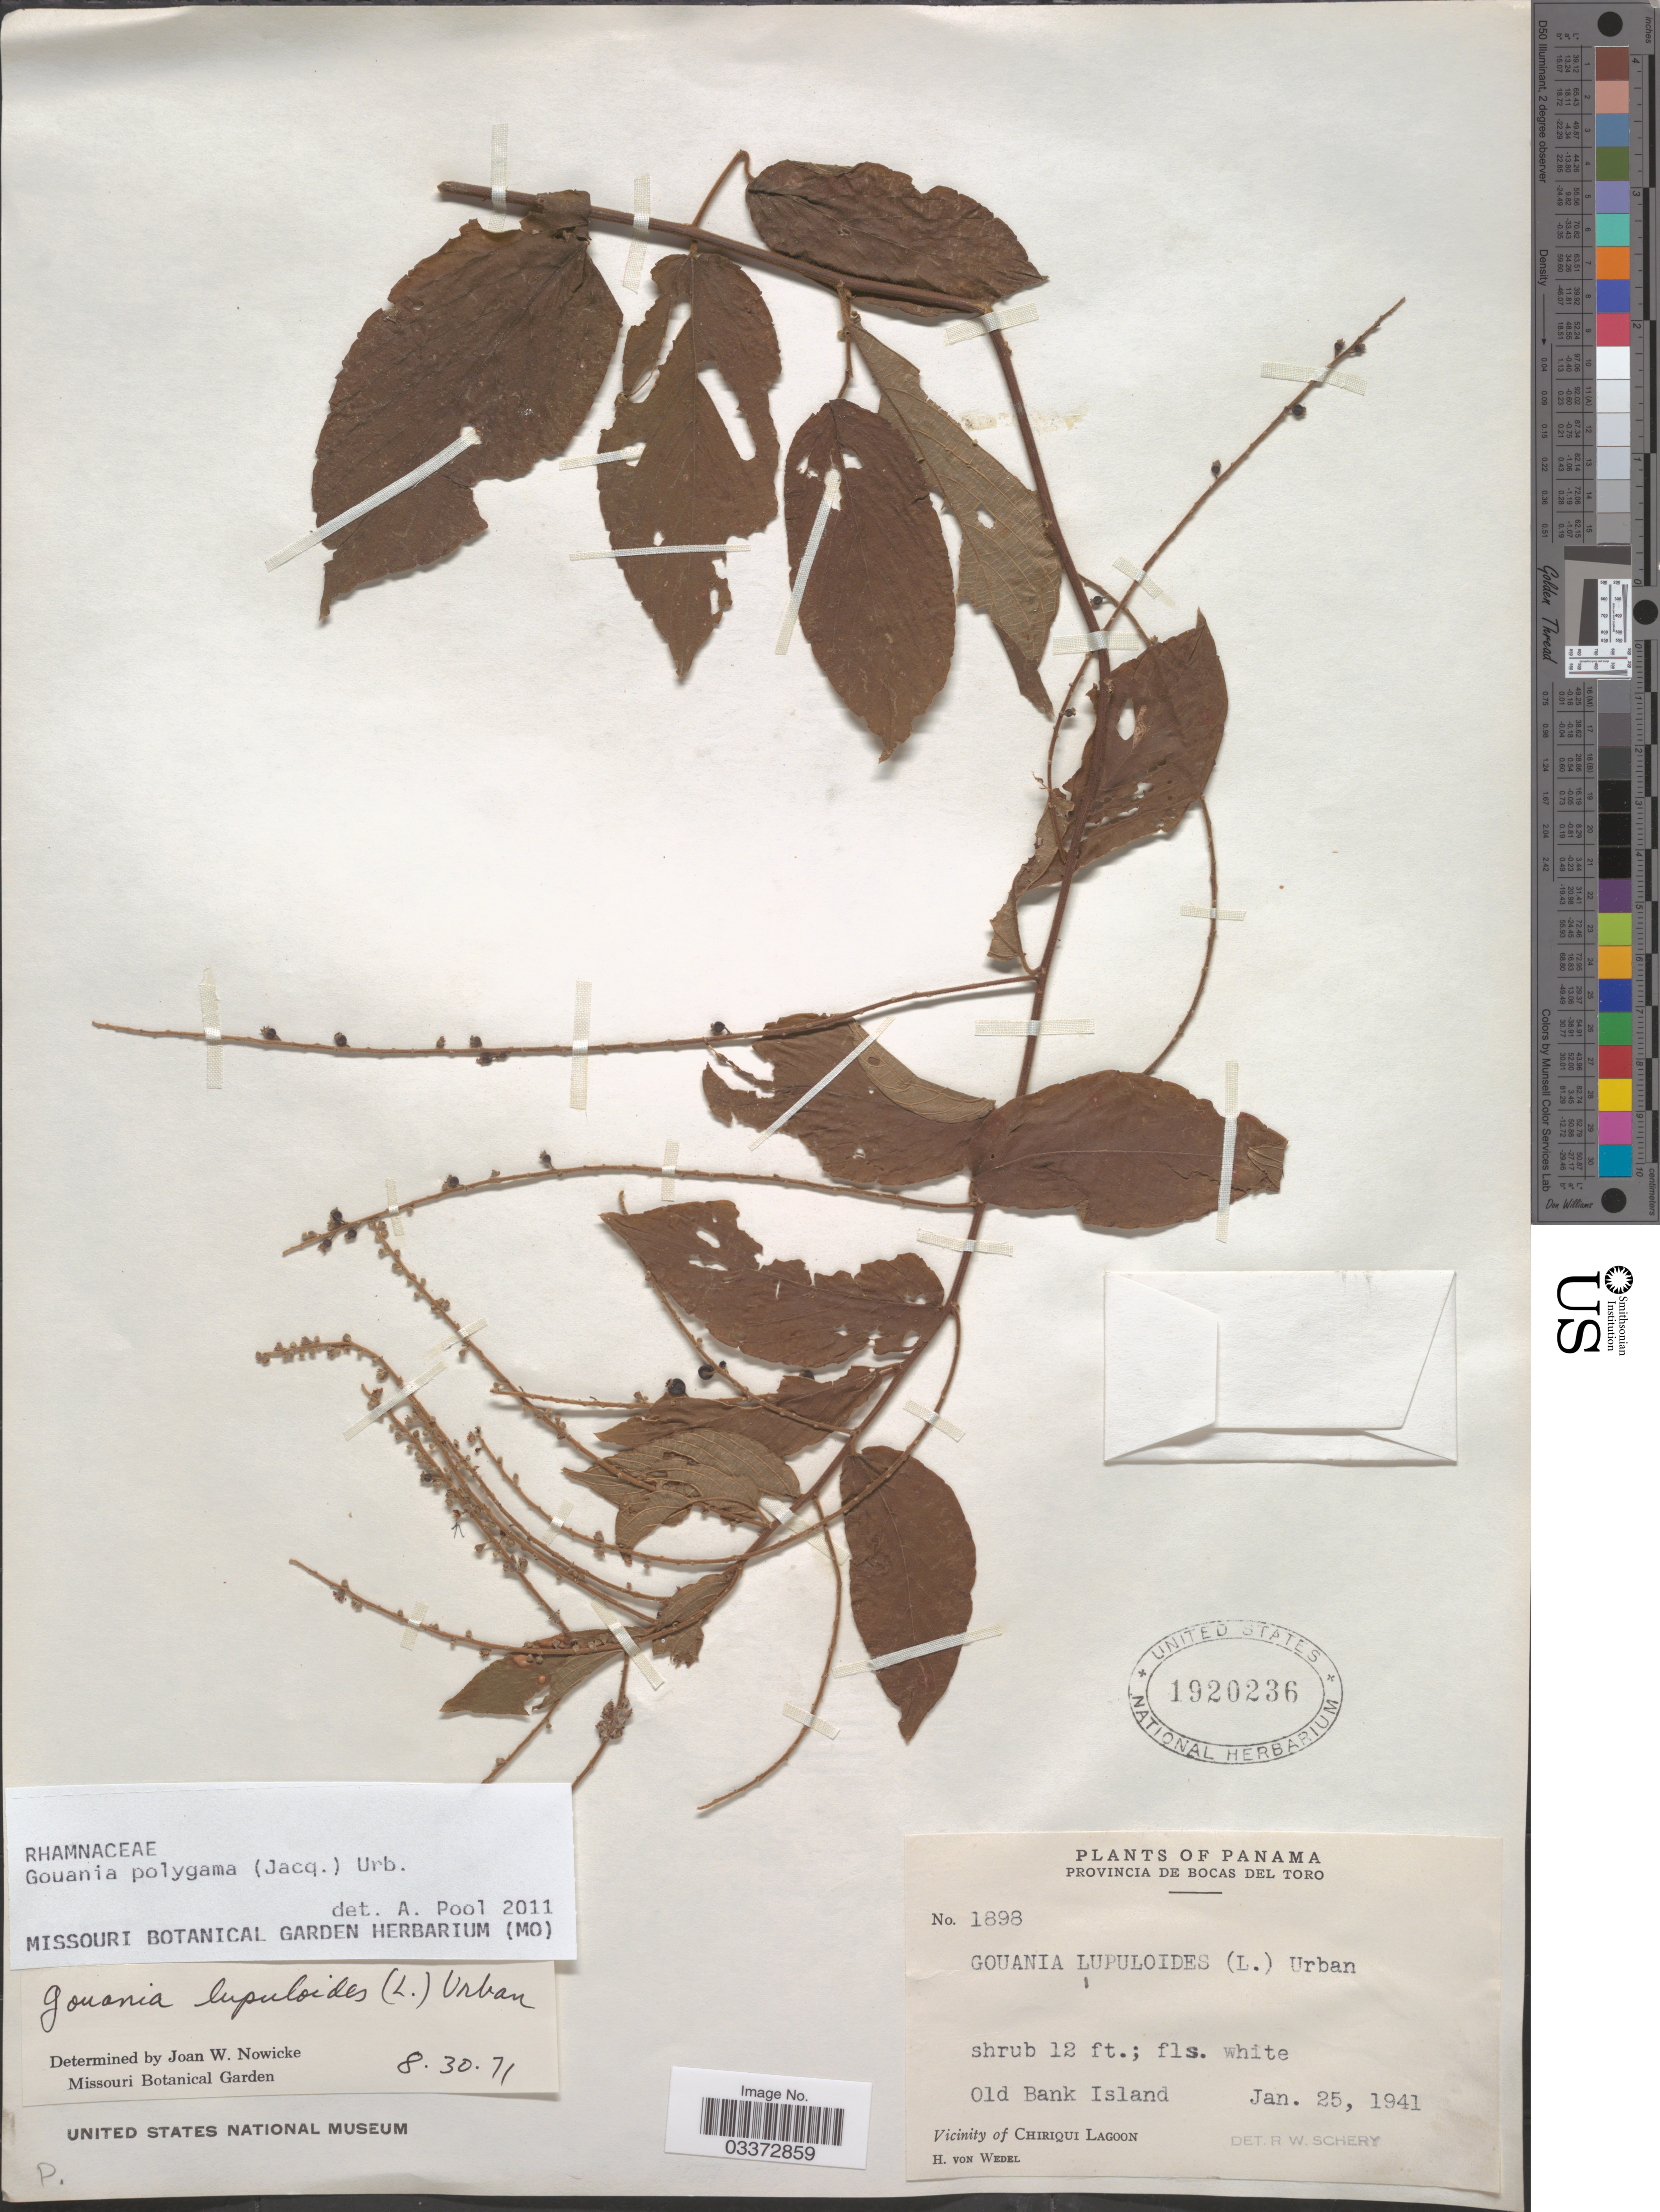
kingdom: Plantae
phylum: Tracheophyta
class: Magnoliopsida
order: Rosales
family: Rhamnaceae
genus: Gouania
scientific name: Gouania polygama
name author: (Jacq.) Urb.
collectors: H. von Wedel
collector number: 1898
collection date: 1941-01-25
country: Panama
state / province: Bocas del Toro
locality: Old Bank Island. Vicinity of Chiriqui Lagoon.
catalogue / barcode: US 1920236